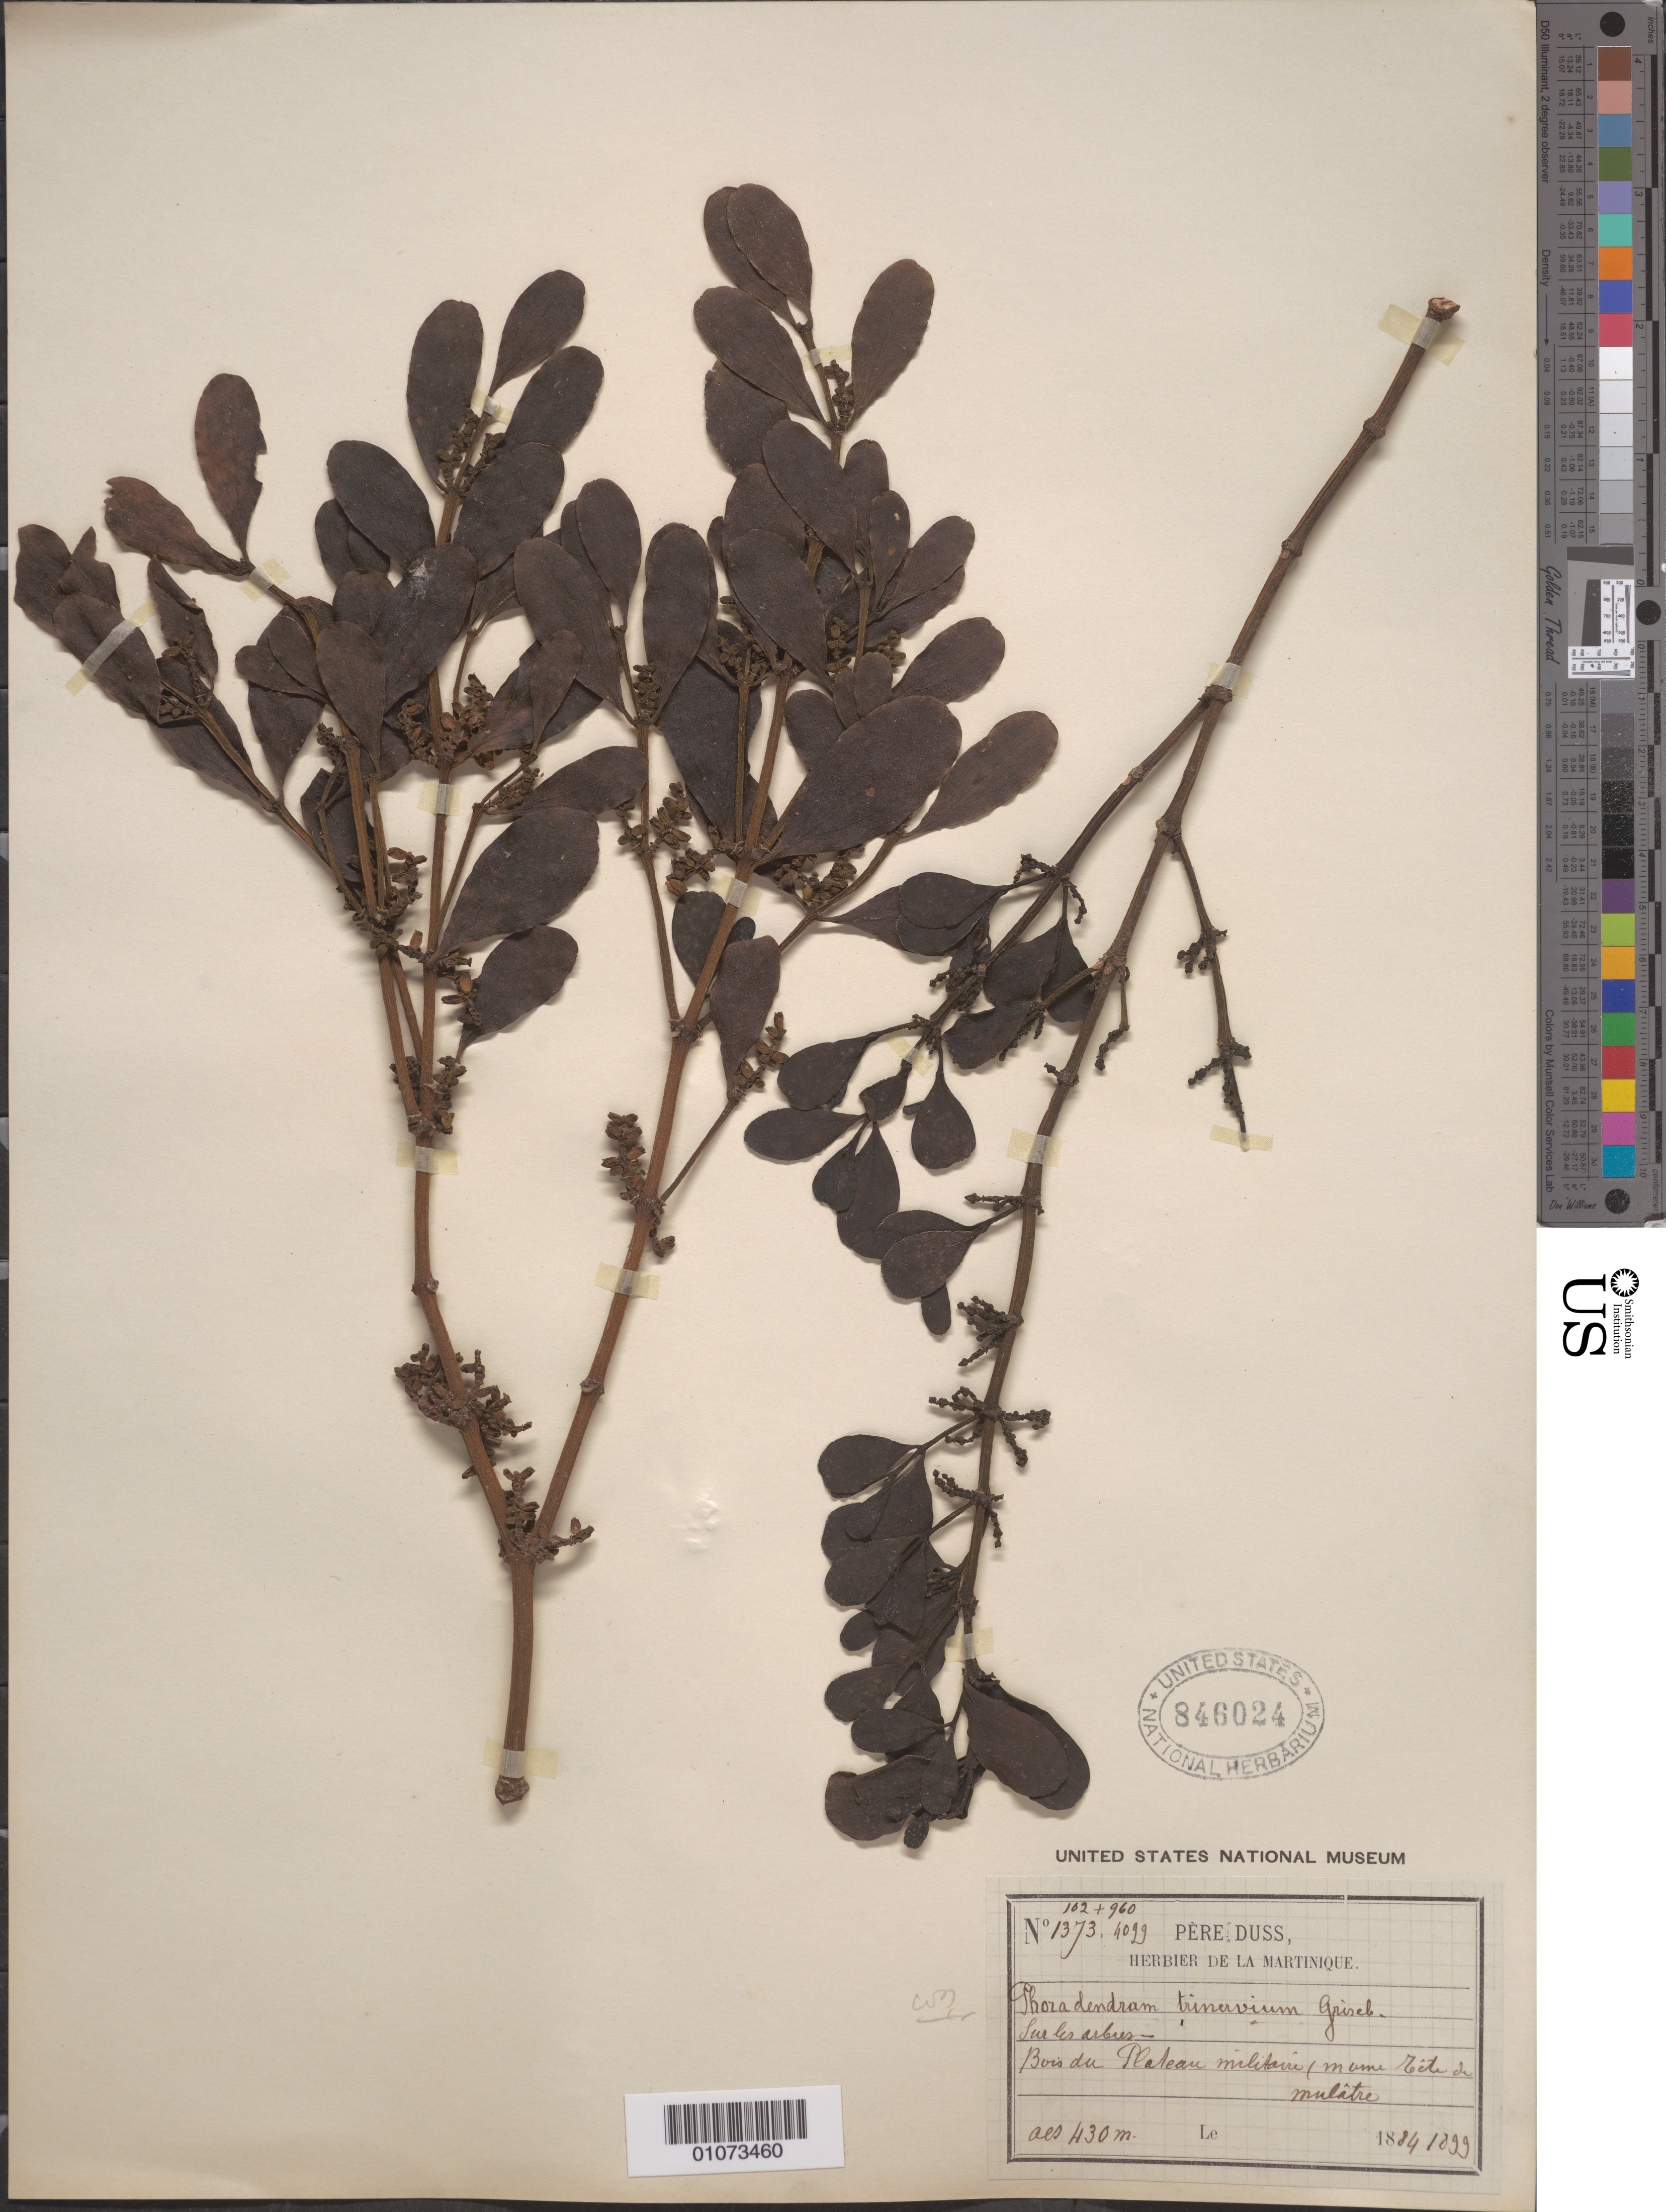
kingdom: Plantae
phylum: Tracheophyta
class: Magnoliopsida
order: Santalales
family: Viscaceae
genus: Phoradendron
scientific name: Phoradendron trinervium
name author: (Lam.) Griseb.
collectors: Père Duss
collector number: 4099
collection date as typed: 1884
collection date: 1884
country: Martinique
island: Martinique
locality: Bois du Plateau militaire (morne tete du mulatre)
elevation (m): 430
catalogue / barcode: US 846024